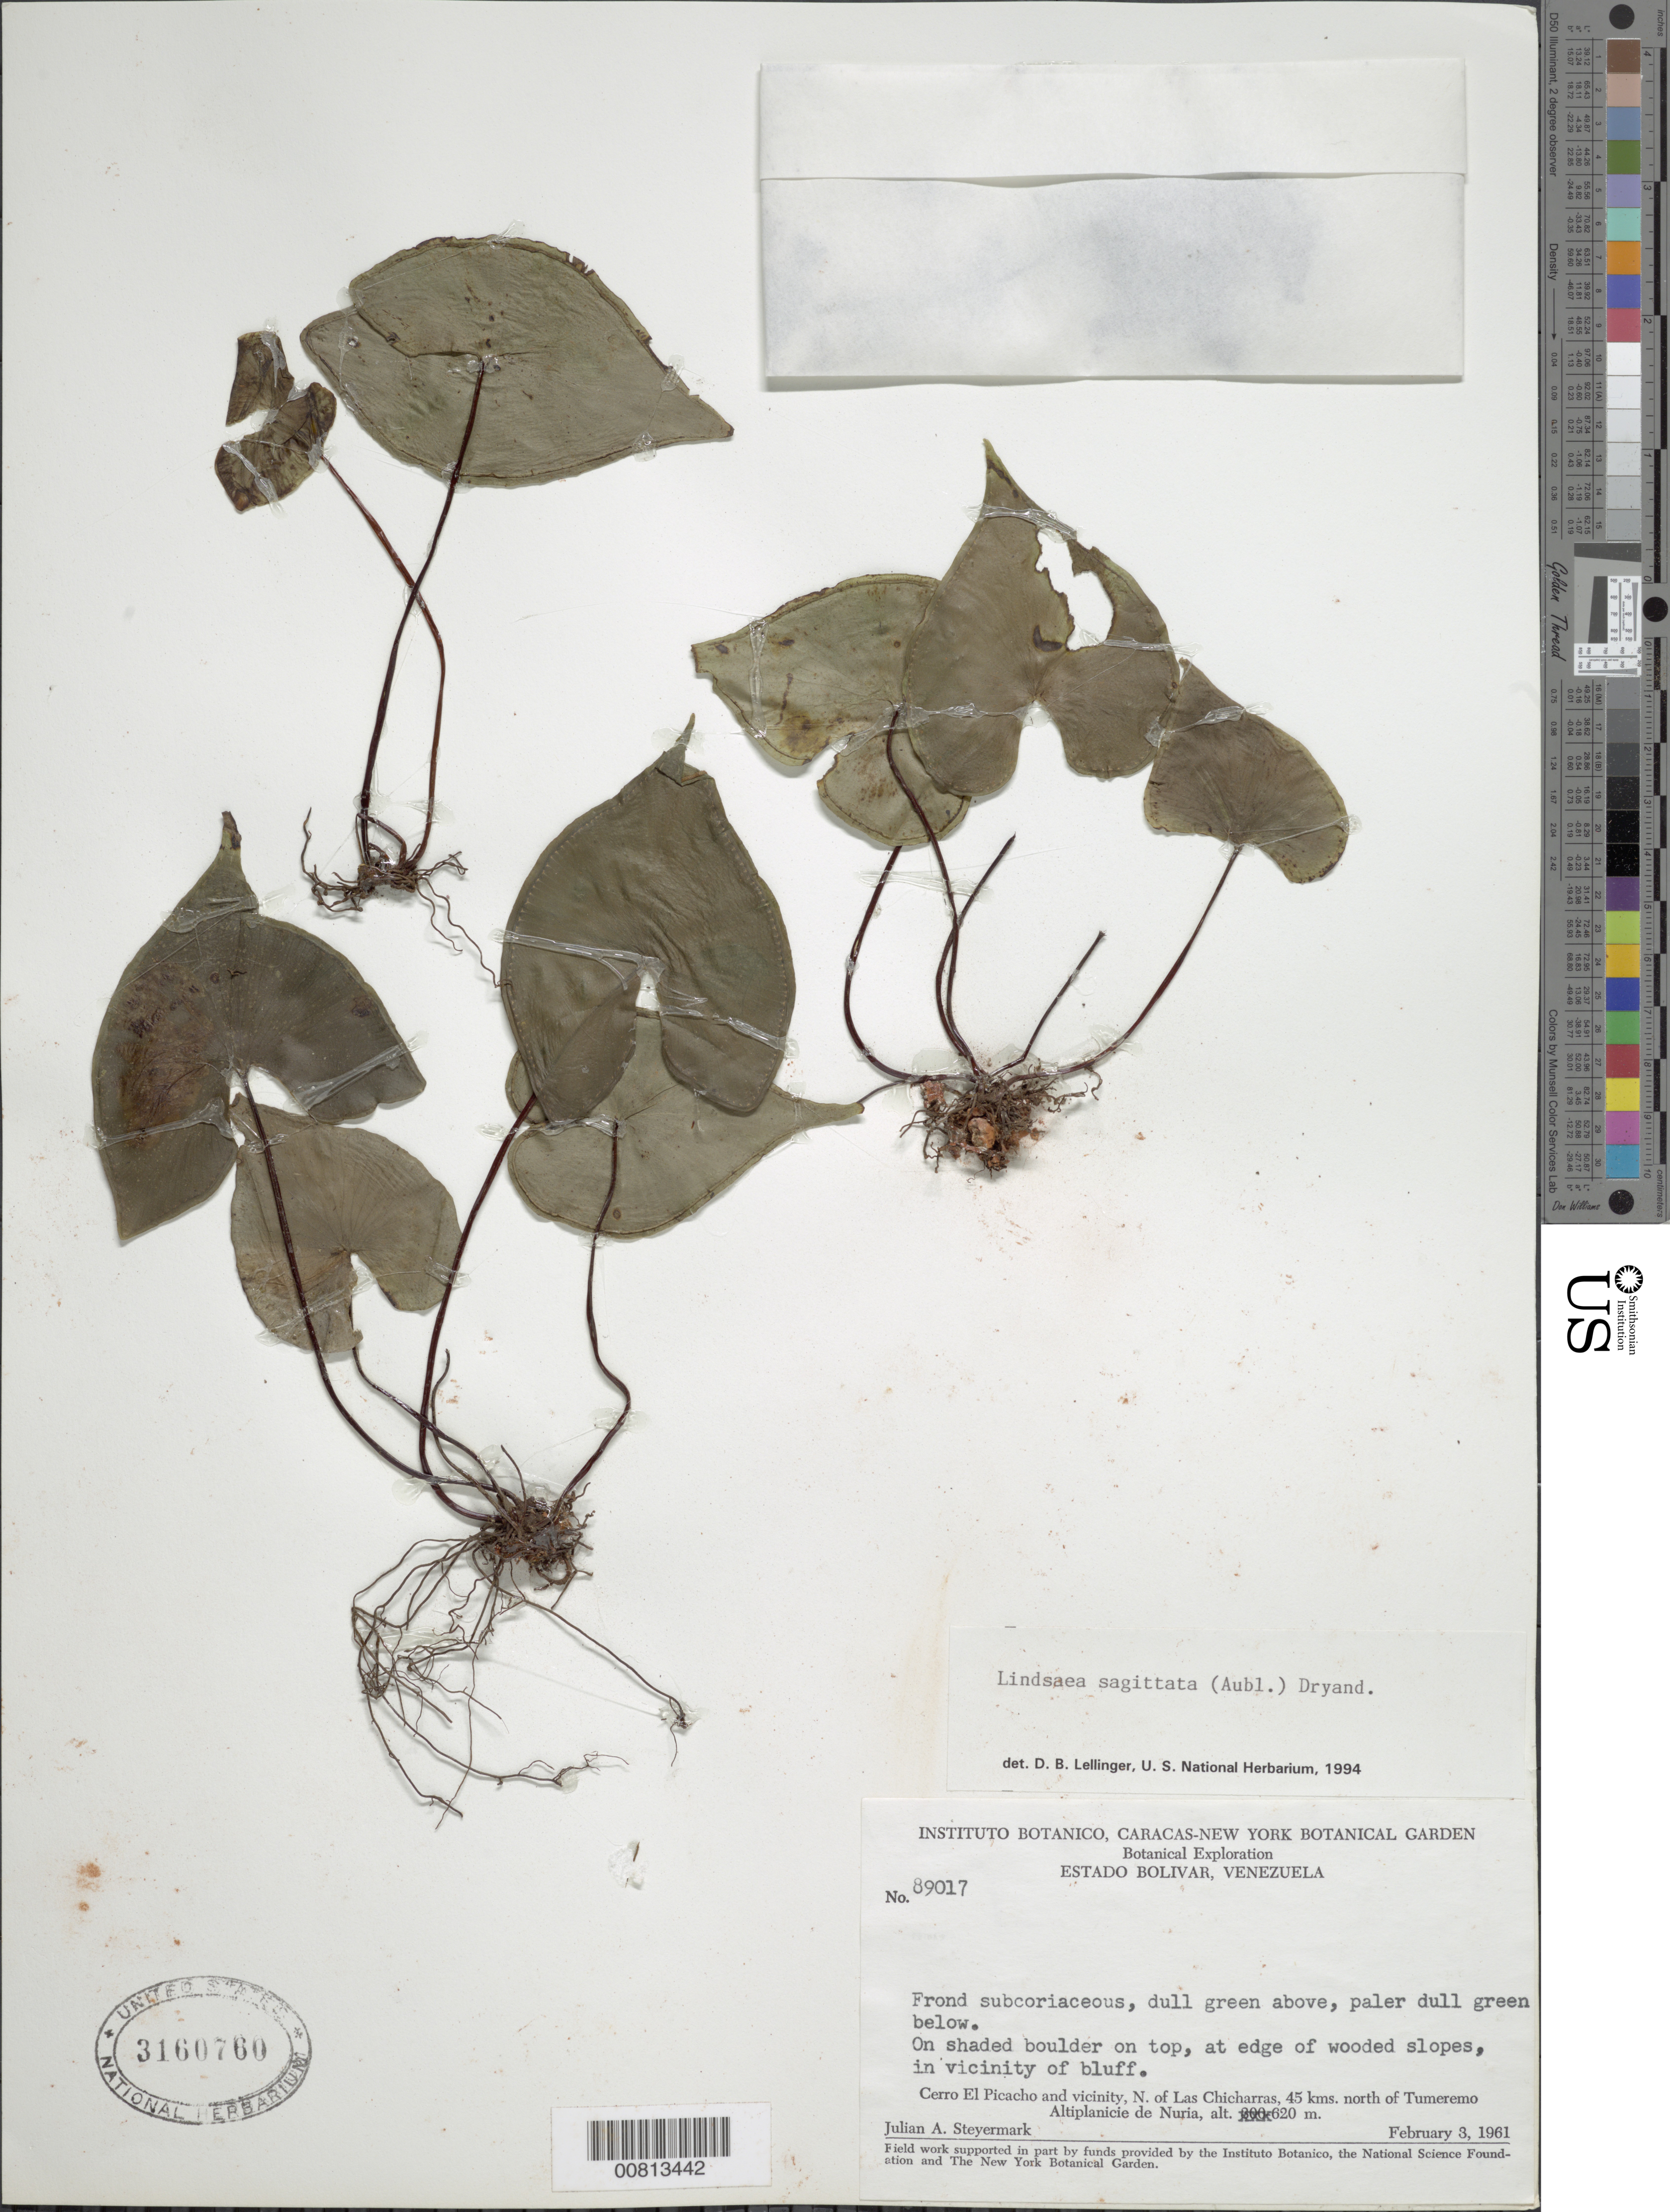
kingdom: Plantae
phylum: Tracheophyta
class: Polypodiopsida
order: Polypodiales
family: Lindsaeaceae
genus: Lindsaea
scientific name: Lindsaea sagittata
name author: (Aubl.) Dryand.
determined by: Lellinger, David B., (BOT), Smithsonian Institution - National Museum of Natural History (UNITED STATES)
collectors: J. Steyermark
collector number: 89017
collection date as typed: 3-Feb-61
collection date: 1961-02-03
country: Venezuela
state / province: Bolívar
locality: Cerro El Picacho, N of Las Chicharras, 45 km N of Tumeremo, Altiplanicie de Nuria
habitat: Shaded boulder on top, at edge of wooded slopes, in vicinity of bluff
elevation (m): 620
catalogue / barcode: US 3160760